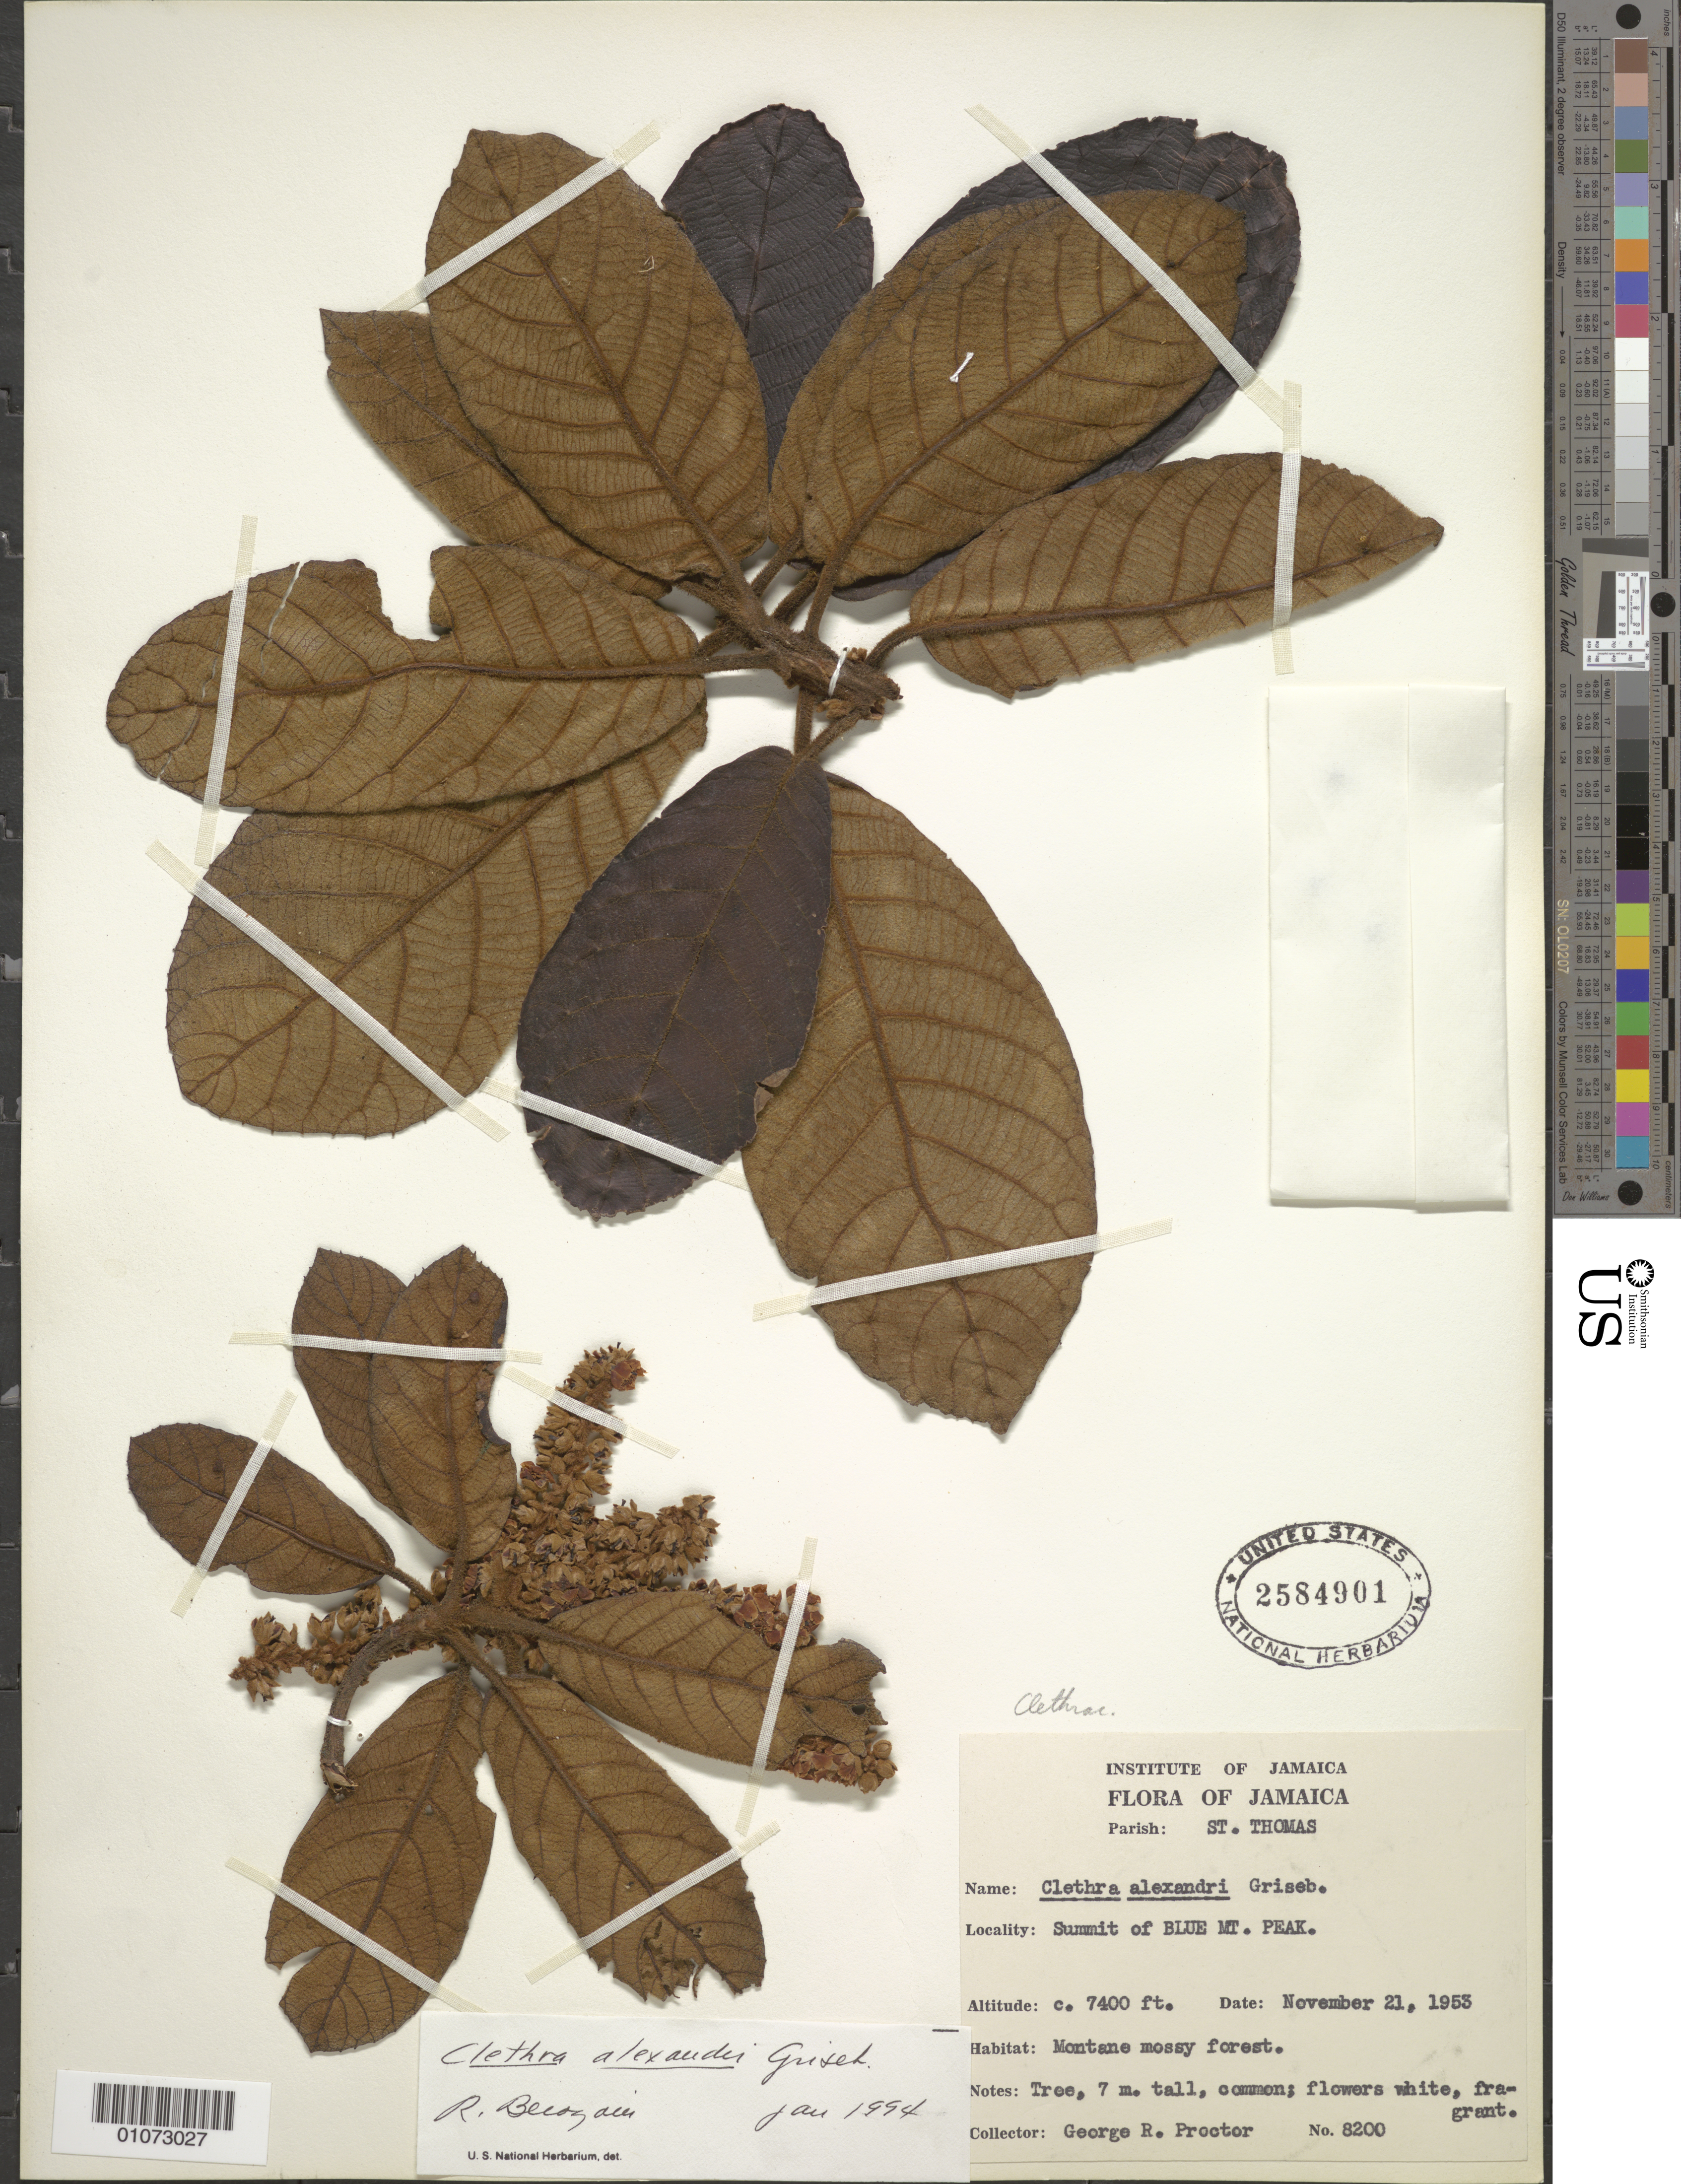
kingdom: Plantae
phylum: Tracheophyta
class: Magnoliopsida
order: Ericales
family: Clethraceae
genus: Clethra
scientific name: Clethra alexandri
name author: Griseb.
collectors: G. R. Proctor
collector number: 8200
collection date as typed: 21 Nov 1953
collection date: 1953-11-21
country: Jamaica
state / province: Saint Thomas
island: Jamaica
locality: Summit of Blue Mountain Peak, montane mossy forest. Common.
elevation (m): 2256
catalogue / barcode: US 2584901